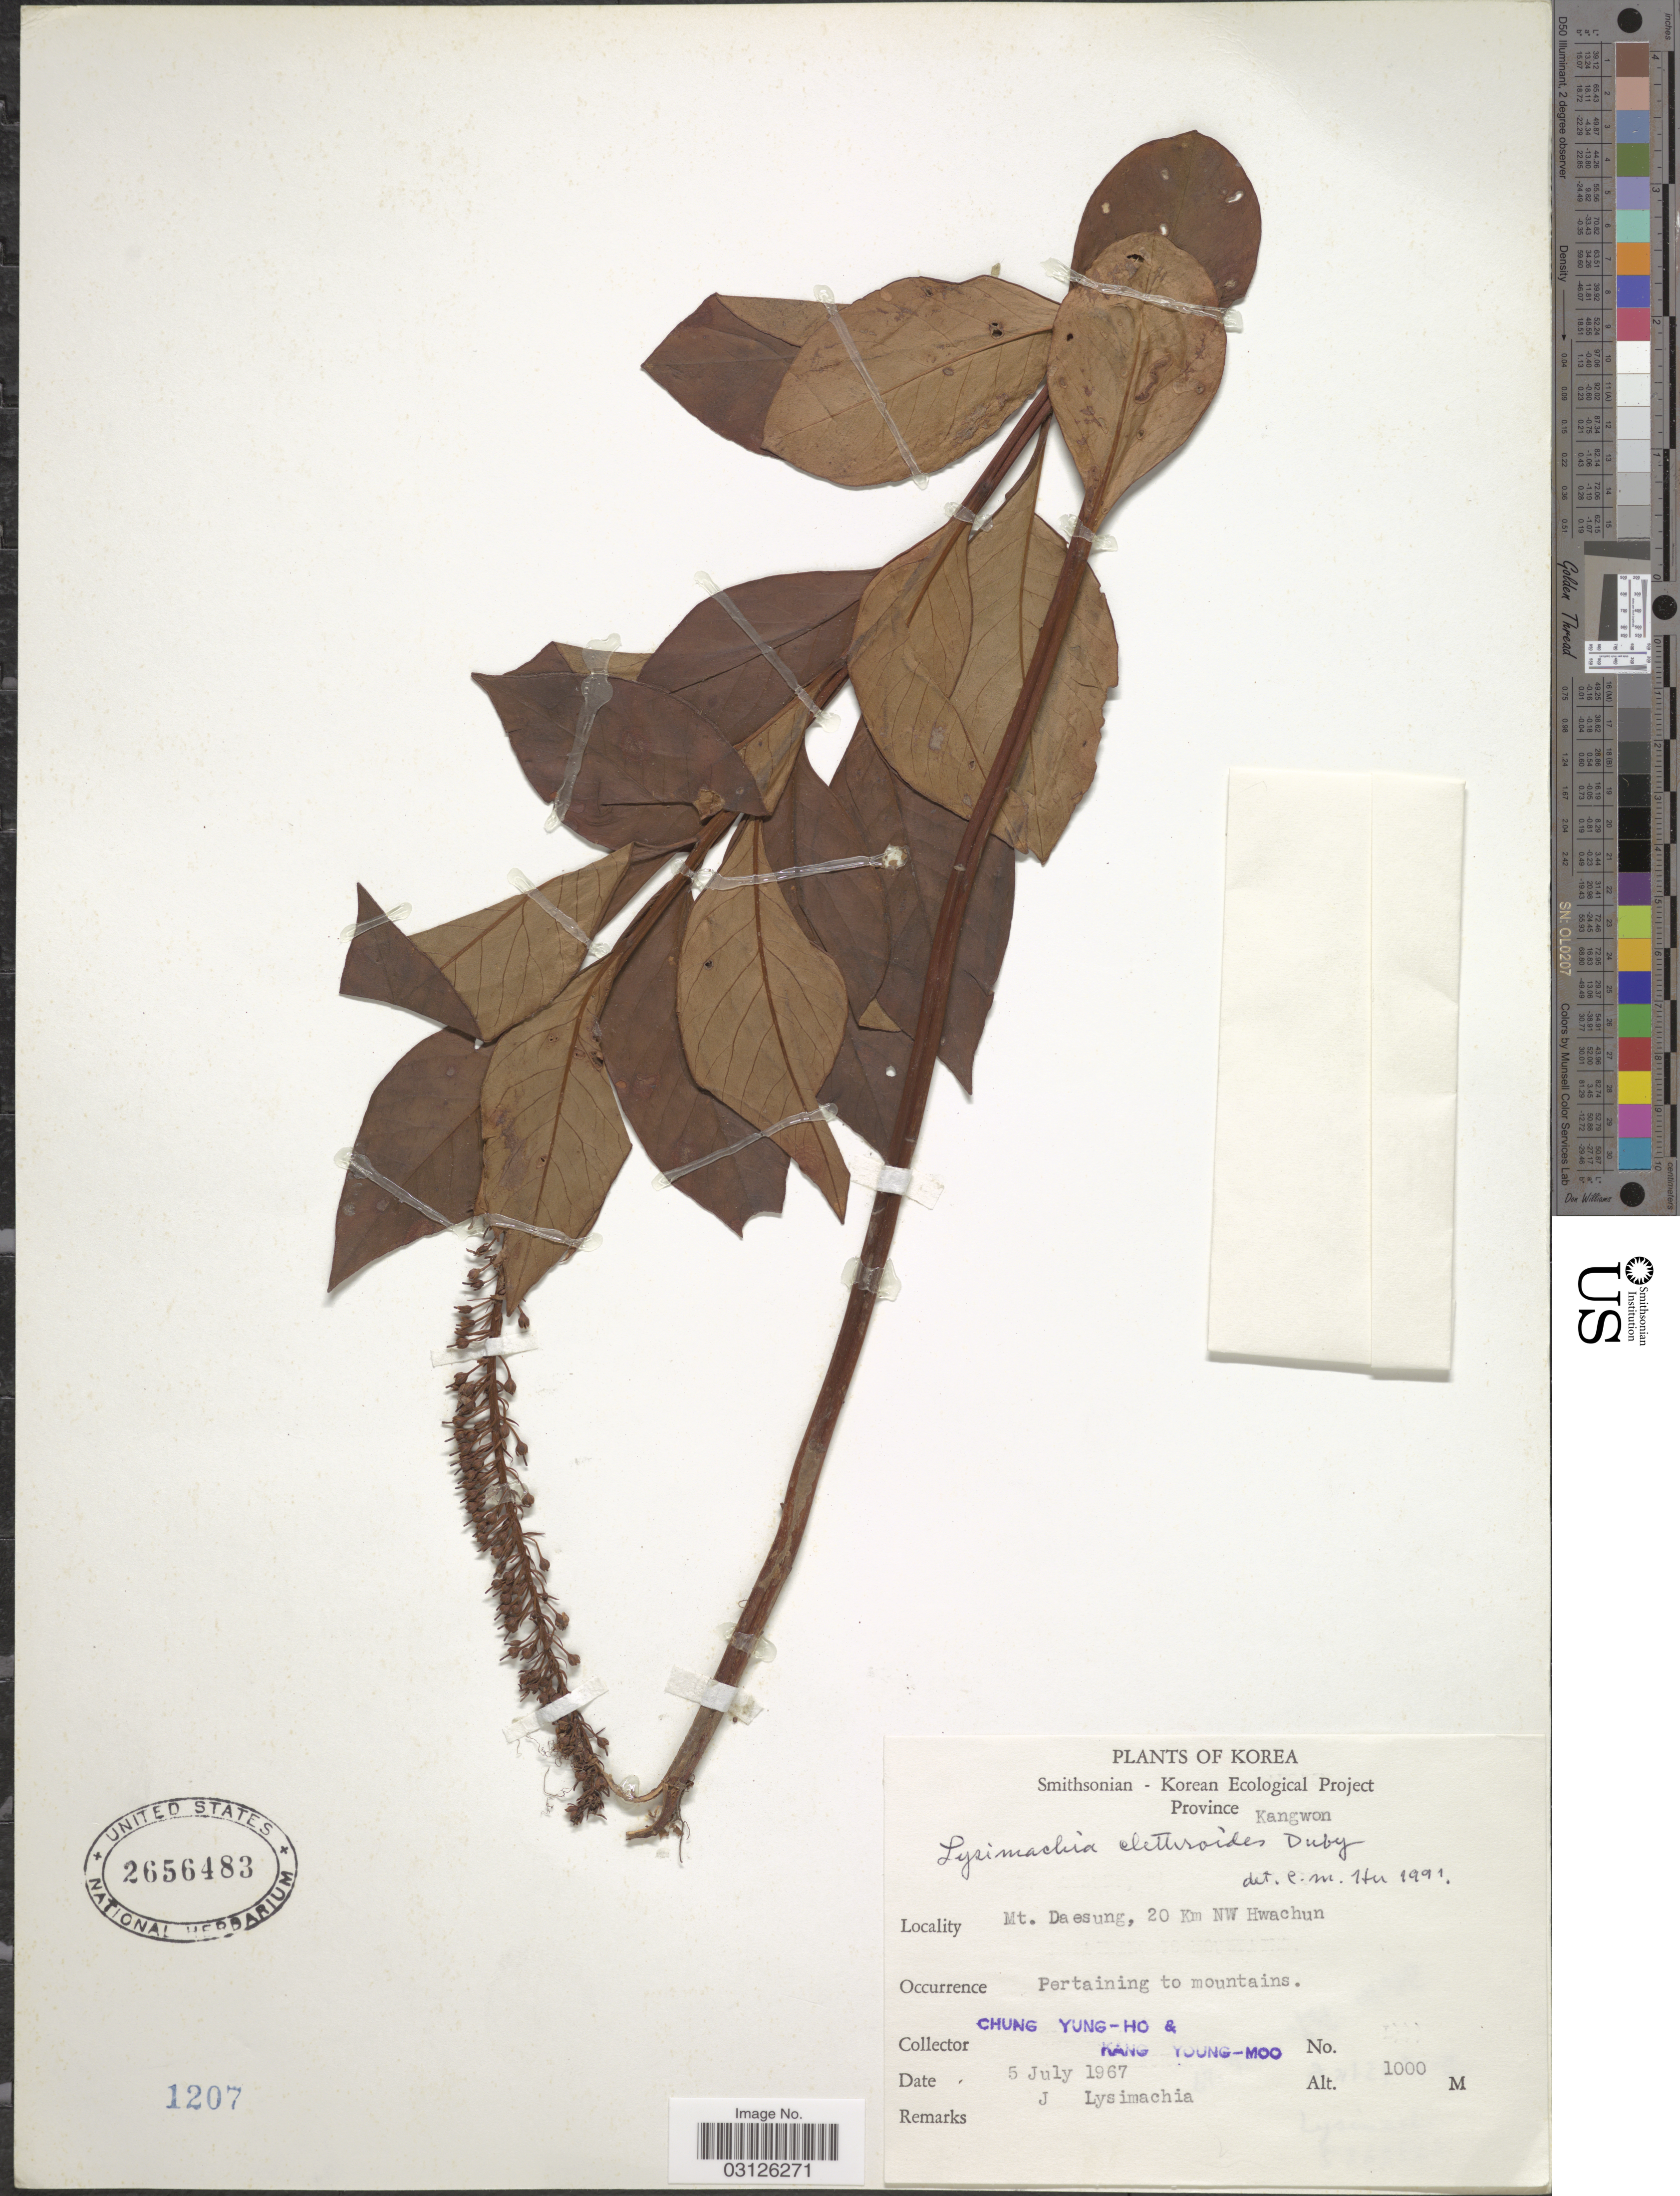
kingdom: Plantae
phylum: Tracheophyta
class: Magnoliopsida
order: Ericales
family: Primulaceae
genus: Lysimachia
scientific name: Lysimachia clethroides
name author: Duby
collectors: C. Yung-Ho & K. Young-Moo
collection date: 1967-07-05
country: North Korea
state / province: Kangwon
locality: Korea. Mt. Daesung, 20 Km NW Hwachun.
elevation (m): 1000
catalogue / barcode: US 2656483